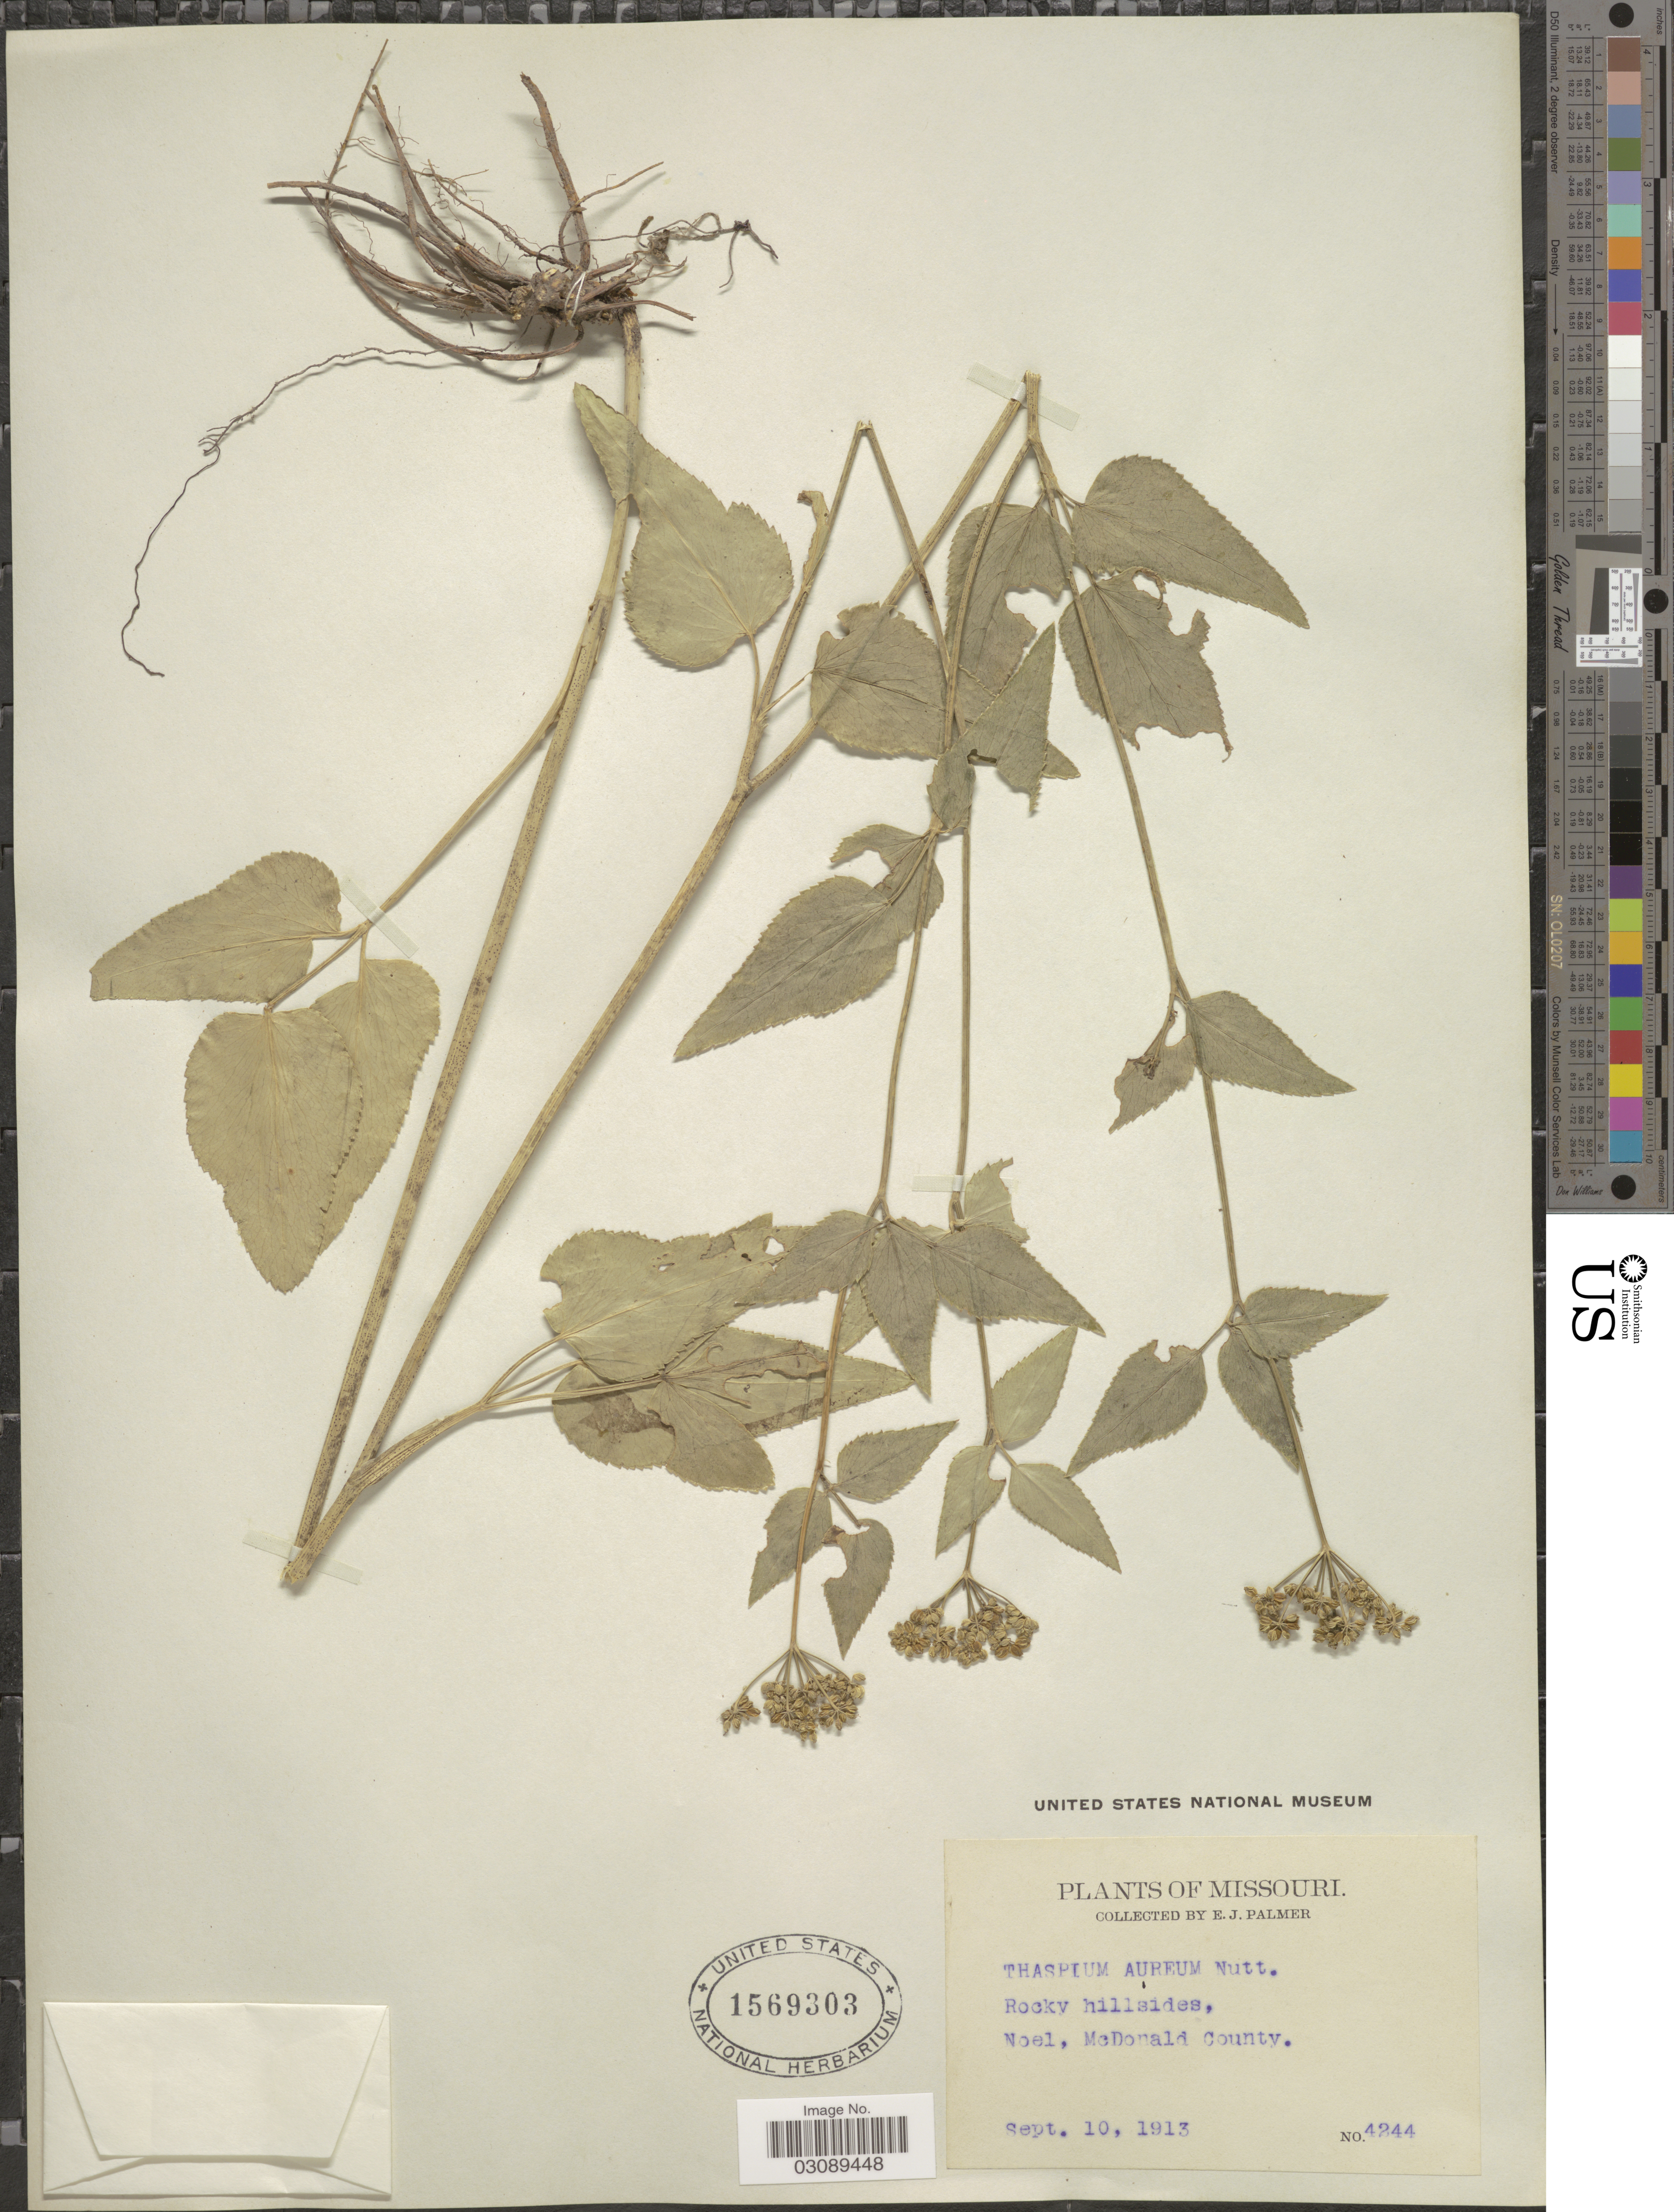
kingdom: Plantae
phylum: Tracheophyta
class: Magnoliopsida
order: Apiales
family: Apiaceae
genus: Thaspium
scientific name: Thaspium aureum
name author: (L.) Nutt.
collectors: E. J. Palmer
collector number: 4244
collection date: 1913-09-10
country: United States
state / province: Missouri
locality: Noel, McDonald County.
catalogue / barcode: US 1569303